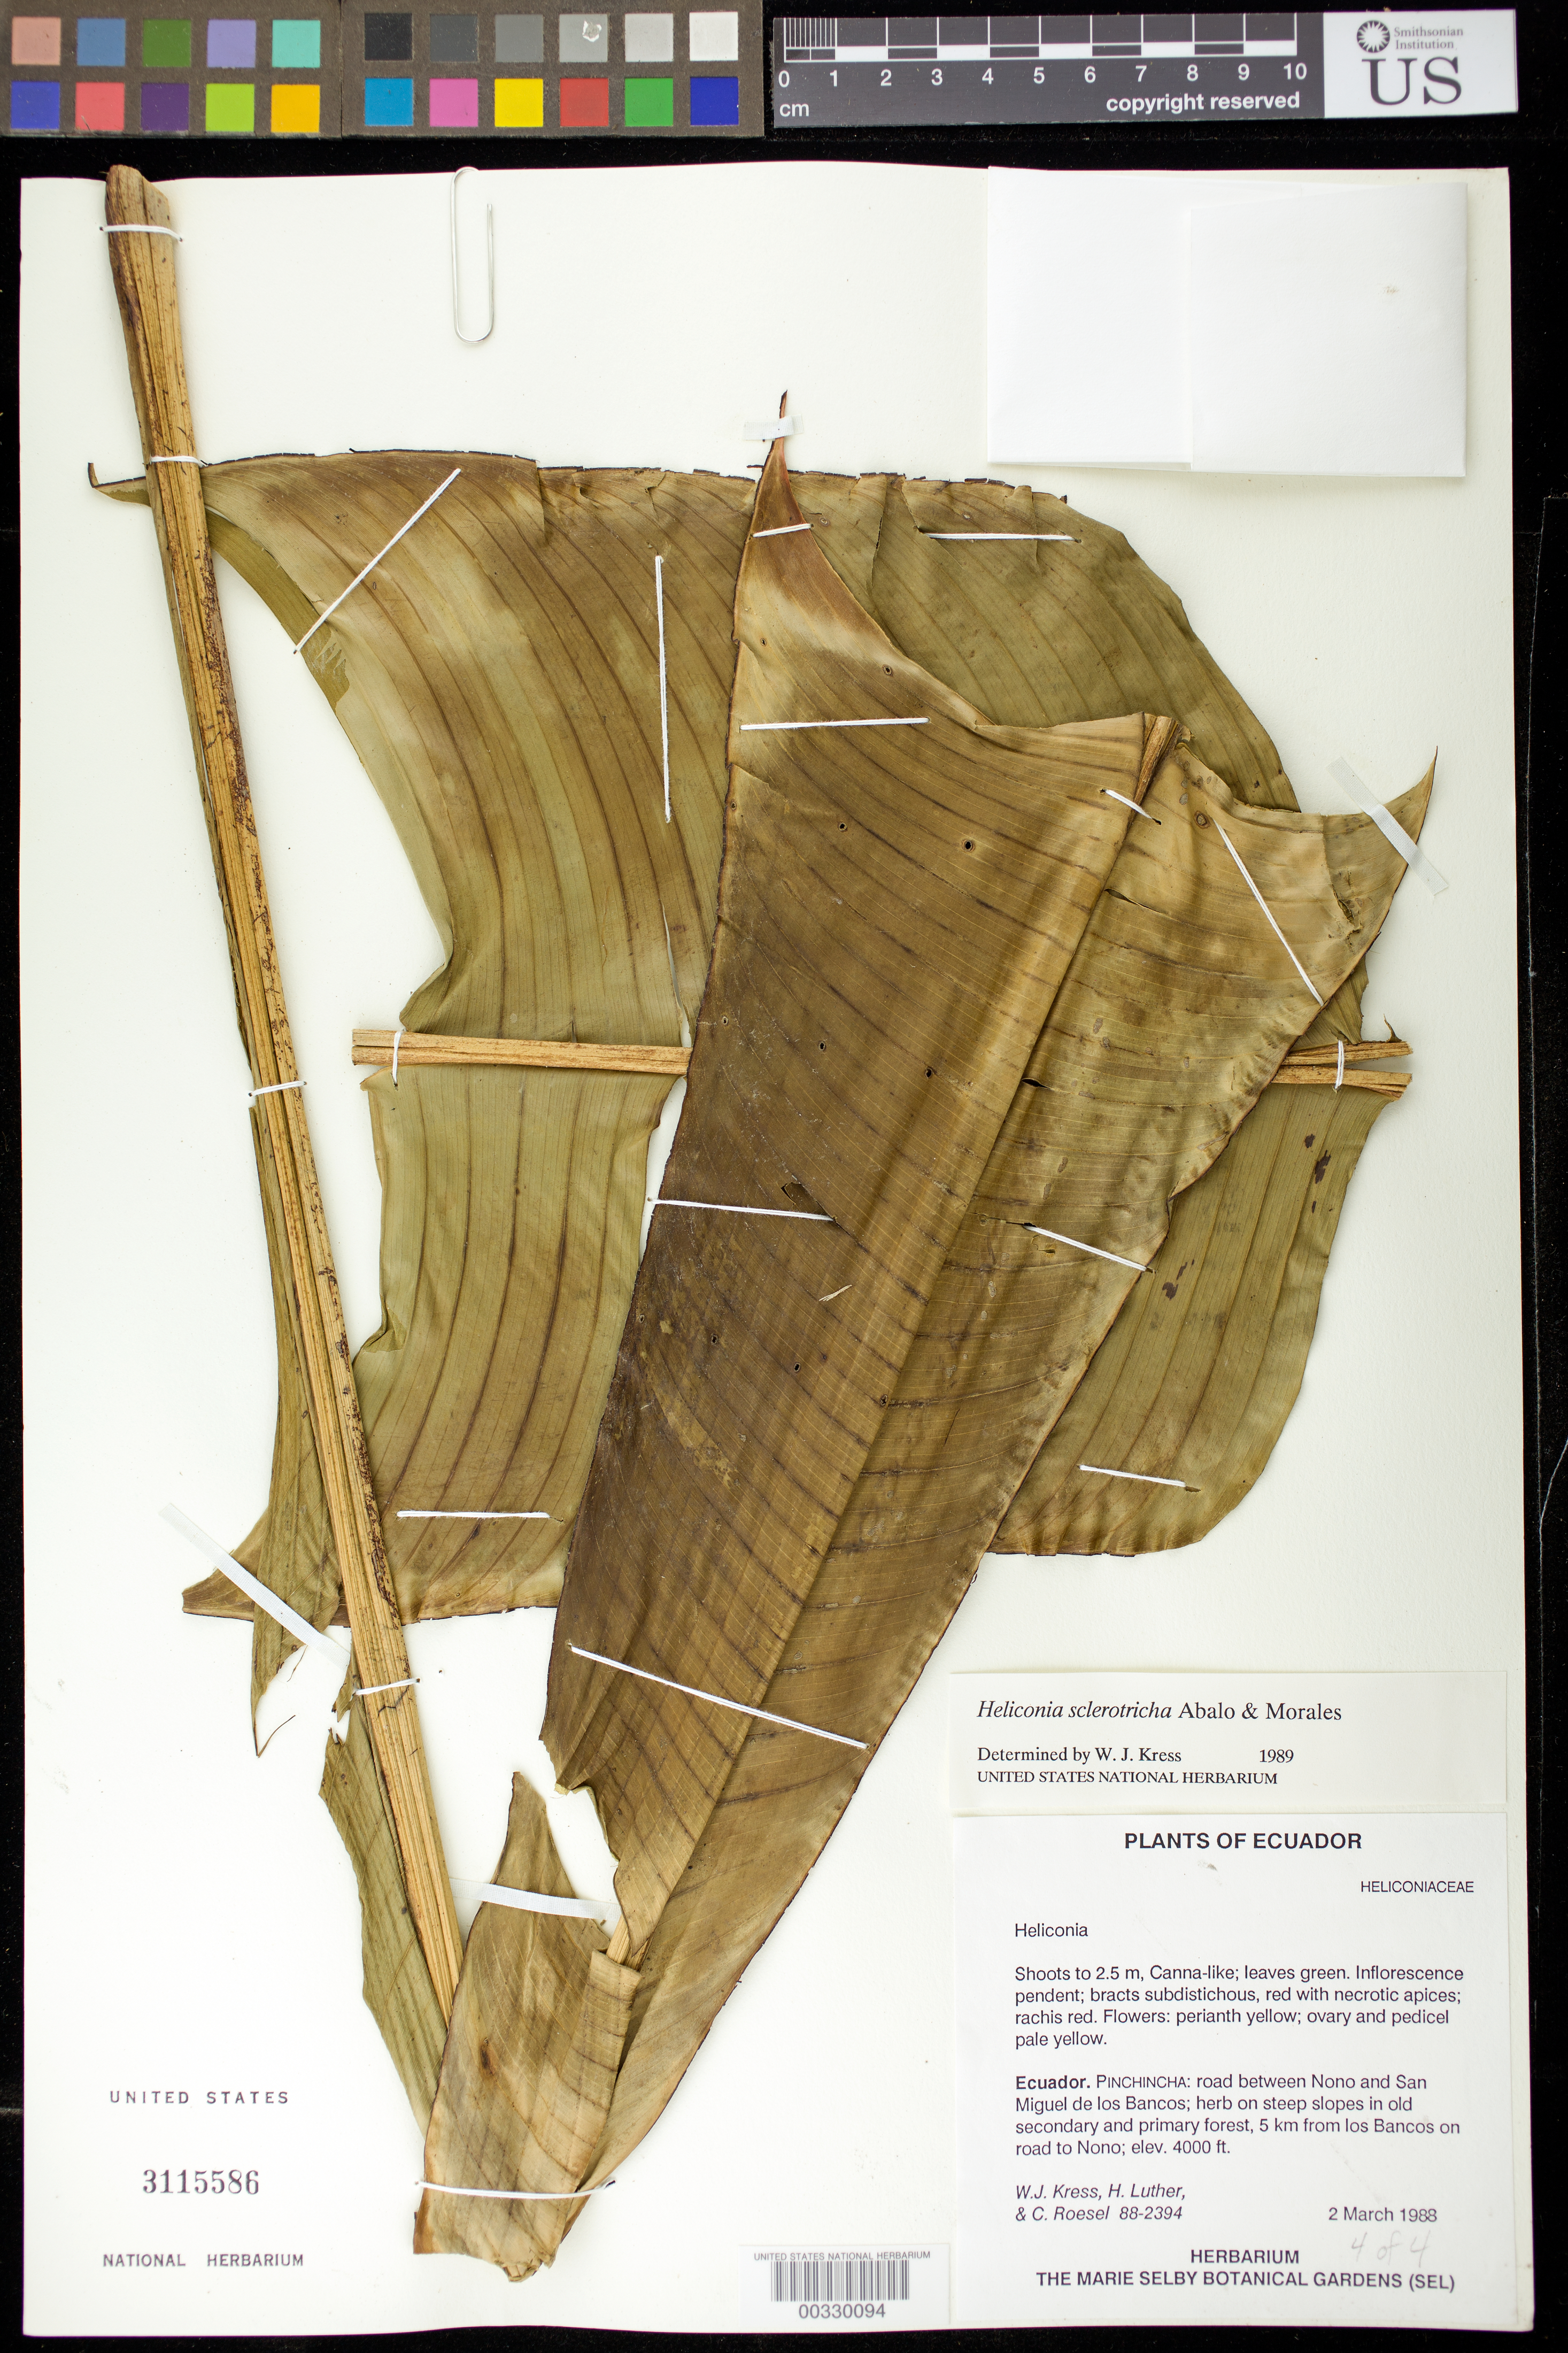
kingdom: Plantae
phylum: Tracheophyta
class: Liliopsida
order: Zingiberales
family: Heliconiaceae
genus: Heliconia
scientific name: Heliconia sclerotricha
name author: Abalo & G. Morales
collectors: W. J. Kress, Harry E. Luther & C. S. Roesel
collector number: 88-2394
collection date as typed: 02 Mar 1988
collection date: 1988-03-02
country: Ecuador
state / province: Pichincha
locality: Road between nono and Sal Miguel de los Bancos, 5 km from los Bancos on road to nono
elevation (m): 1219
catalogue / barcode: US 3115586